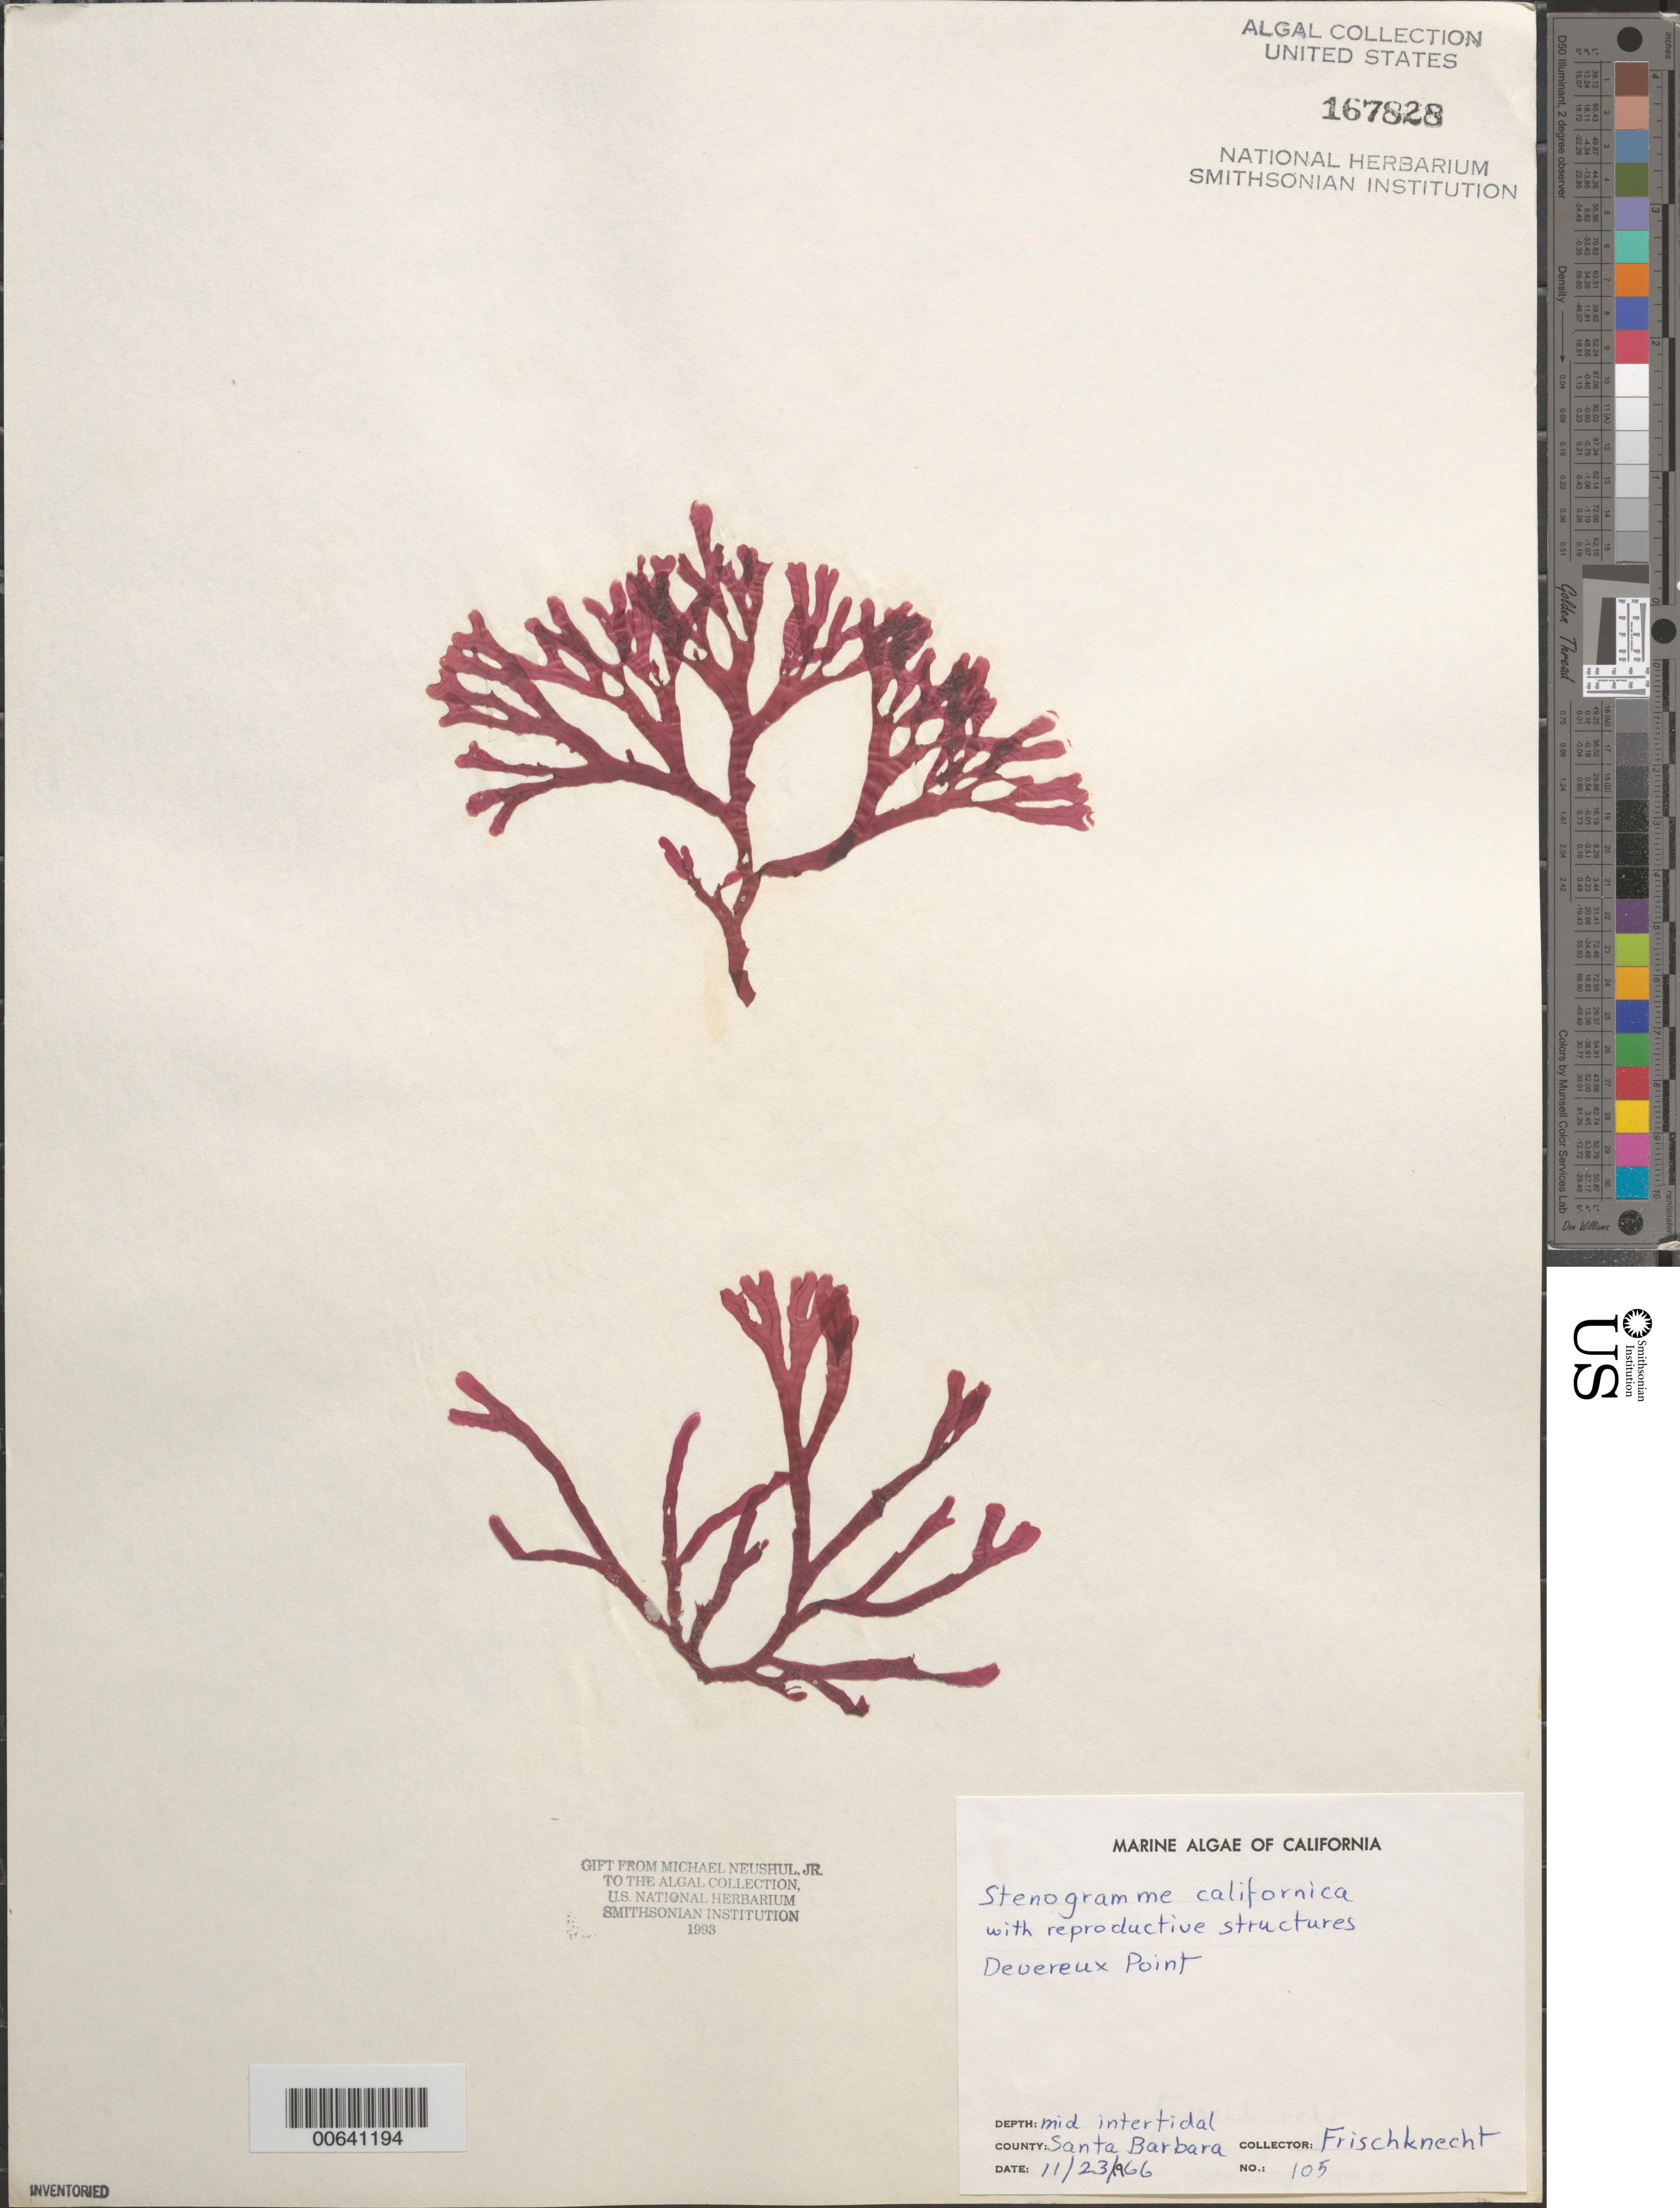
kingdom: Plantae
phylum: Rhodophyta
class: Florideophyceae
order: Gigartinales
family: Phyllophoraceae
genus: Stenogramma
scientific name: Stenogramma californica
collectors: -. Frischknecht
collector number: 105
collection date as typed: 23 Nov 1966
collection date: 1966-11-23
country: United States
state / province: California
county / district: Santa Barbara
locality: Devereux Point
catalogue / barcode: US 167828